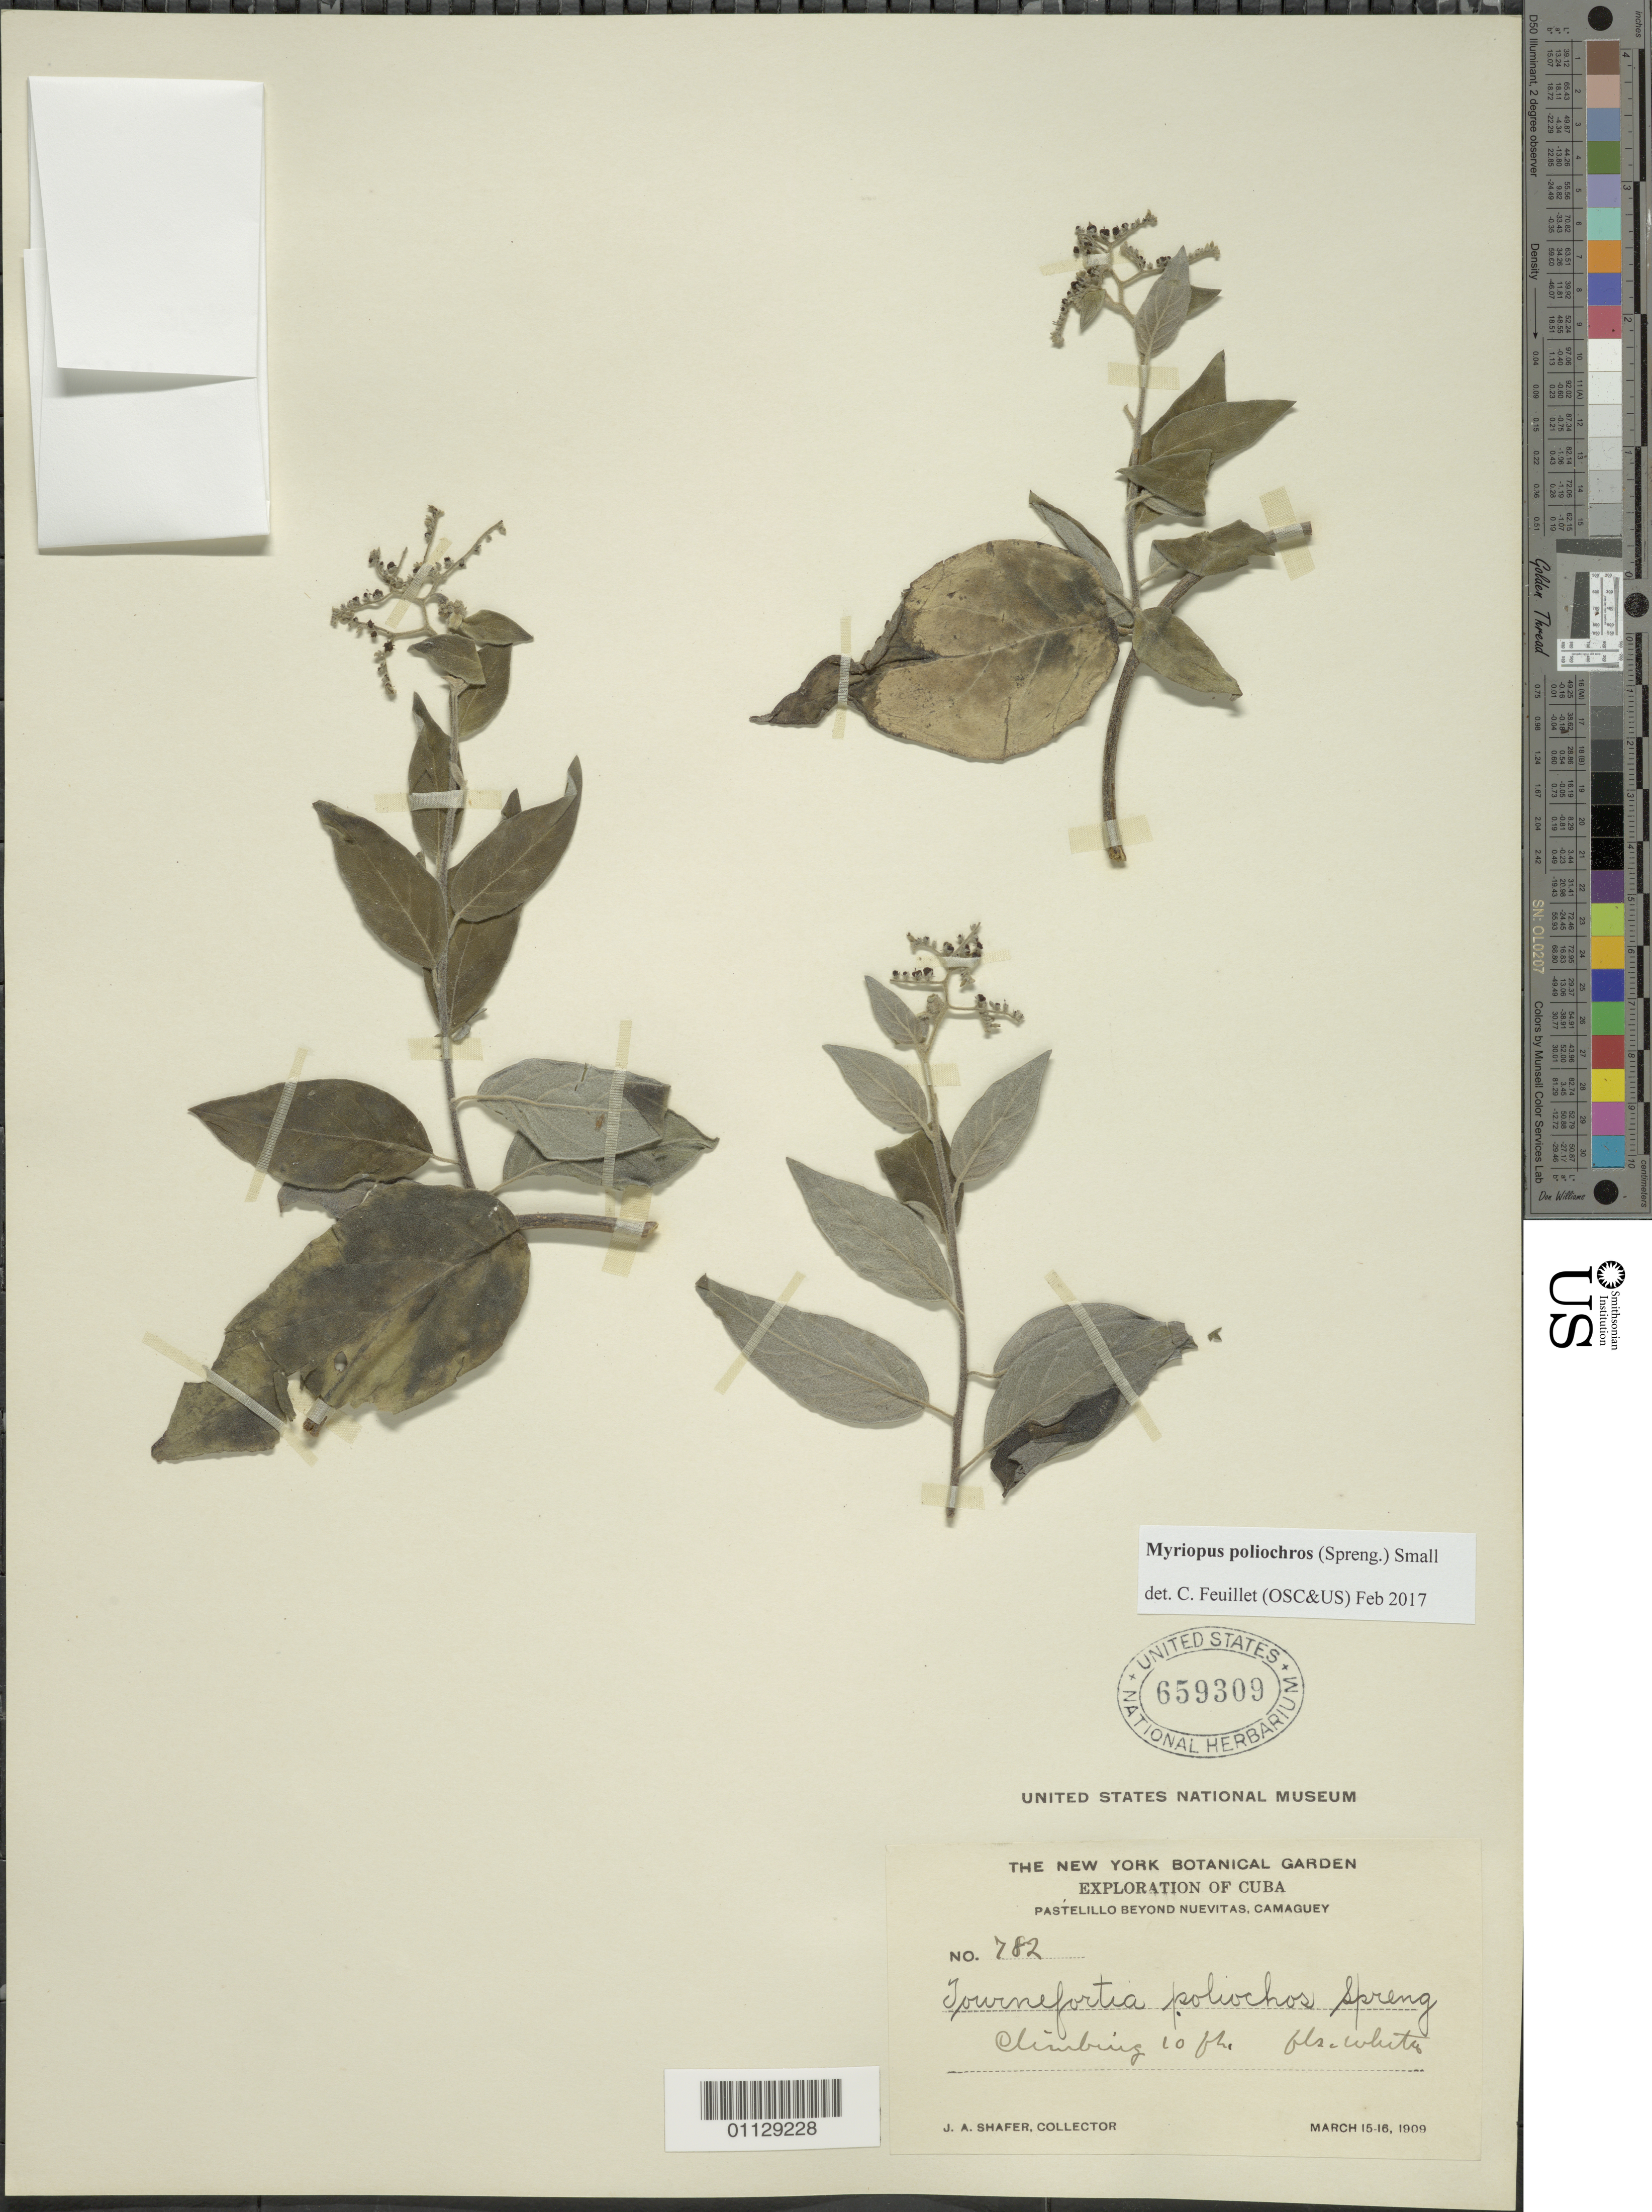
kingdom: Plantae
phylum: Tracheophyta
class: Magnoliopsida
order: Boraginales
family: Heliotropiaceae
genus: Myriopus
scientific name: Myriopus poliochros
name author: (Spreng.) Small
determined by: Feuillet, C.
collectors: J. A. Shafer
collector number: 782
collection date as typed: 15 Mar 1909 to 16 Mar 1909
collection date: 1909-03-15/1909-03-16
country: Cuba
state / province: Camagüey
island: Cuba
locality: Pastelillo beyond Nuevitas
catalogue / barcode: US 659309